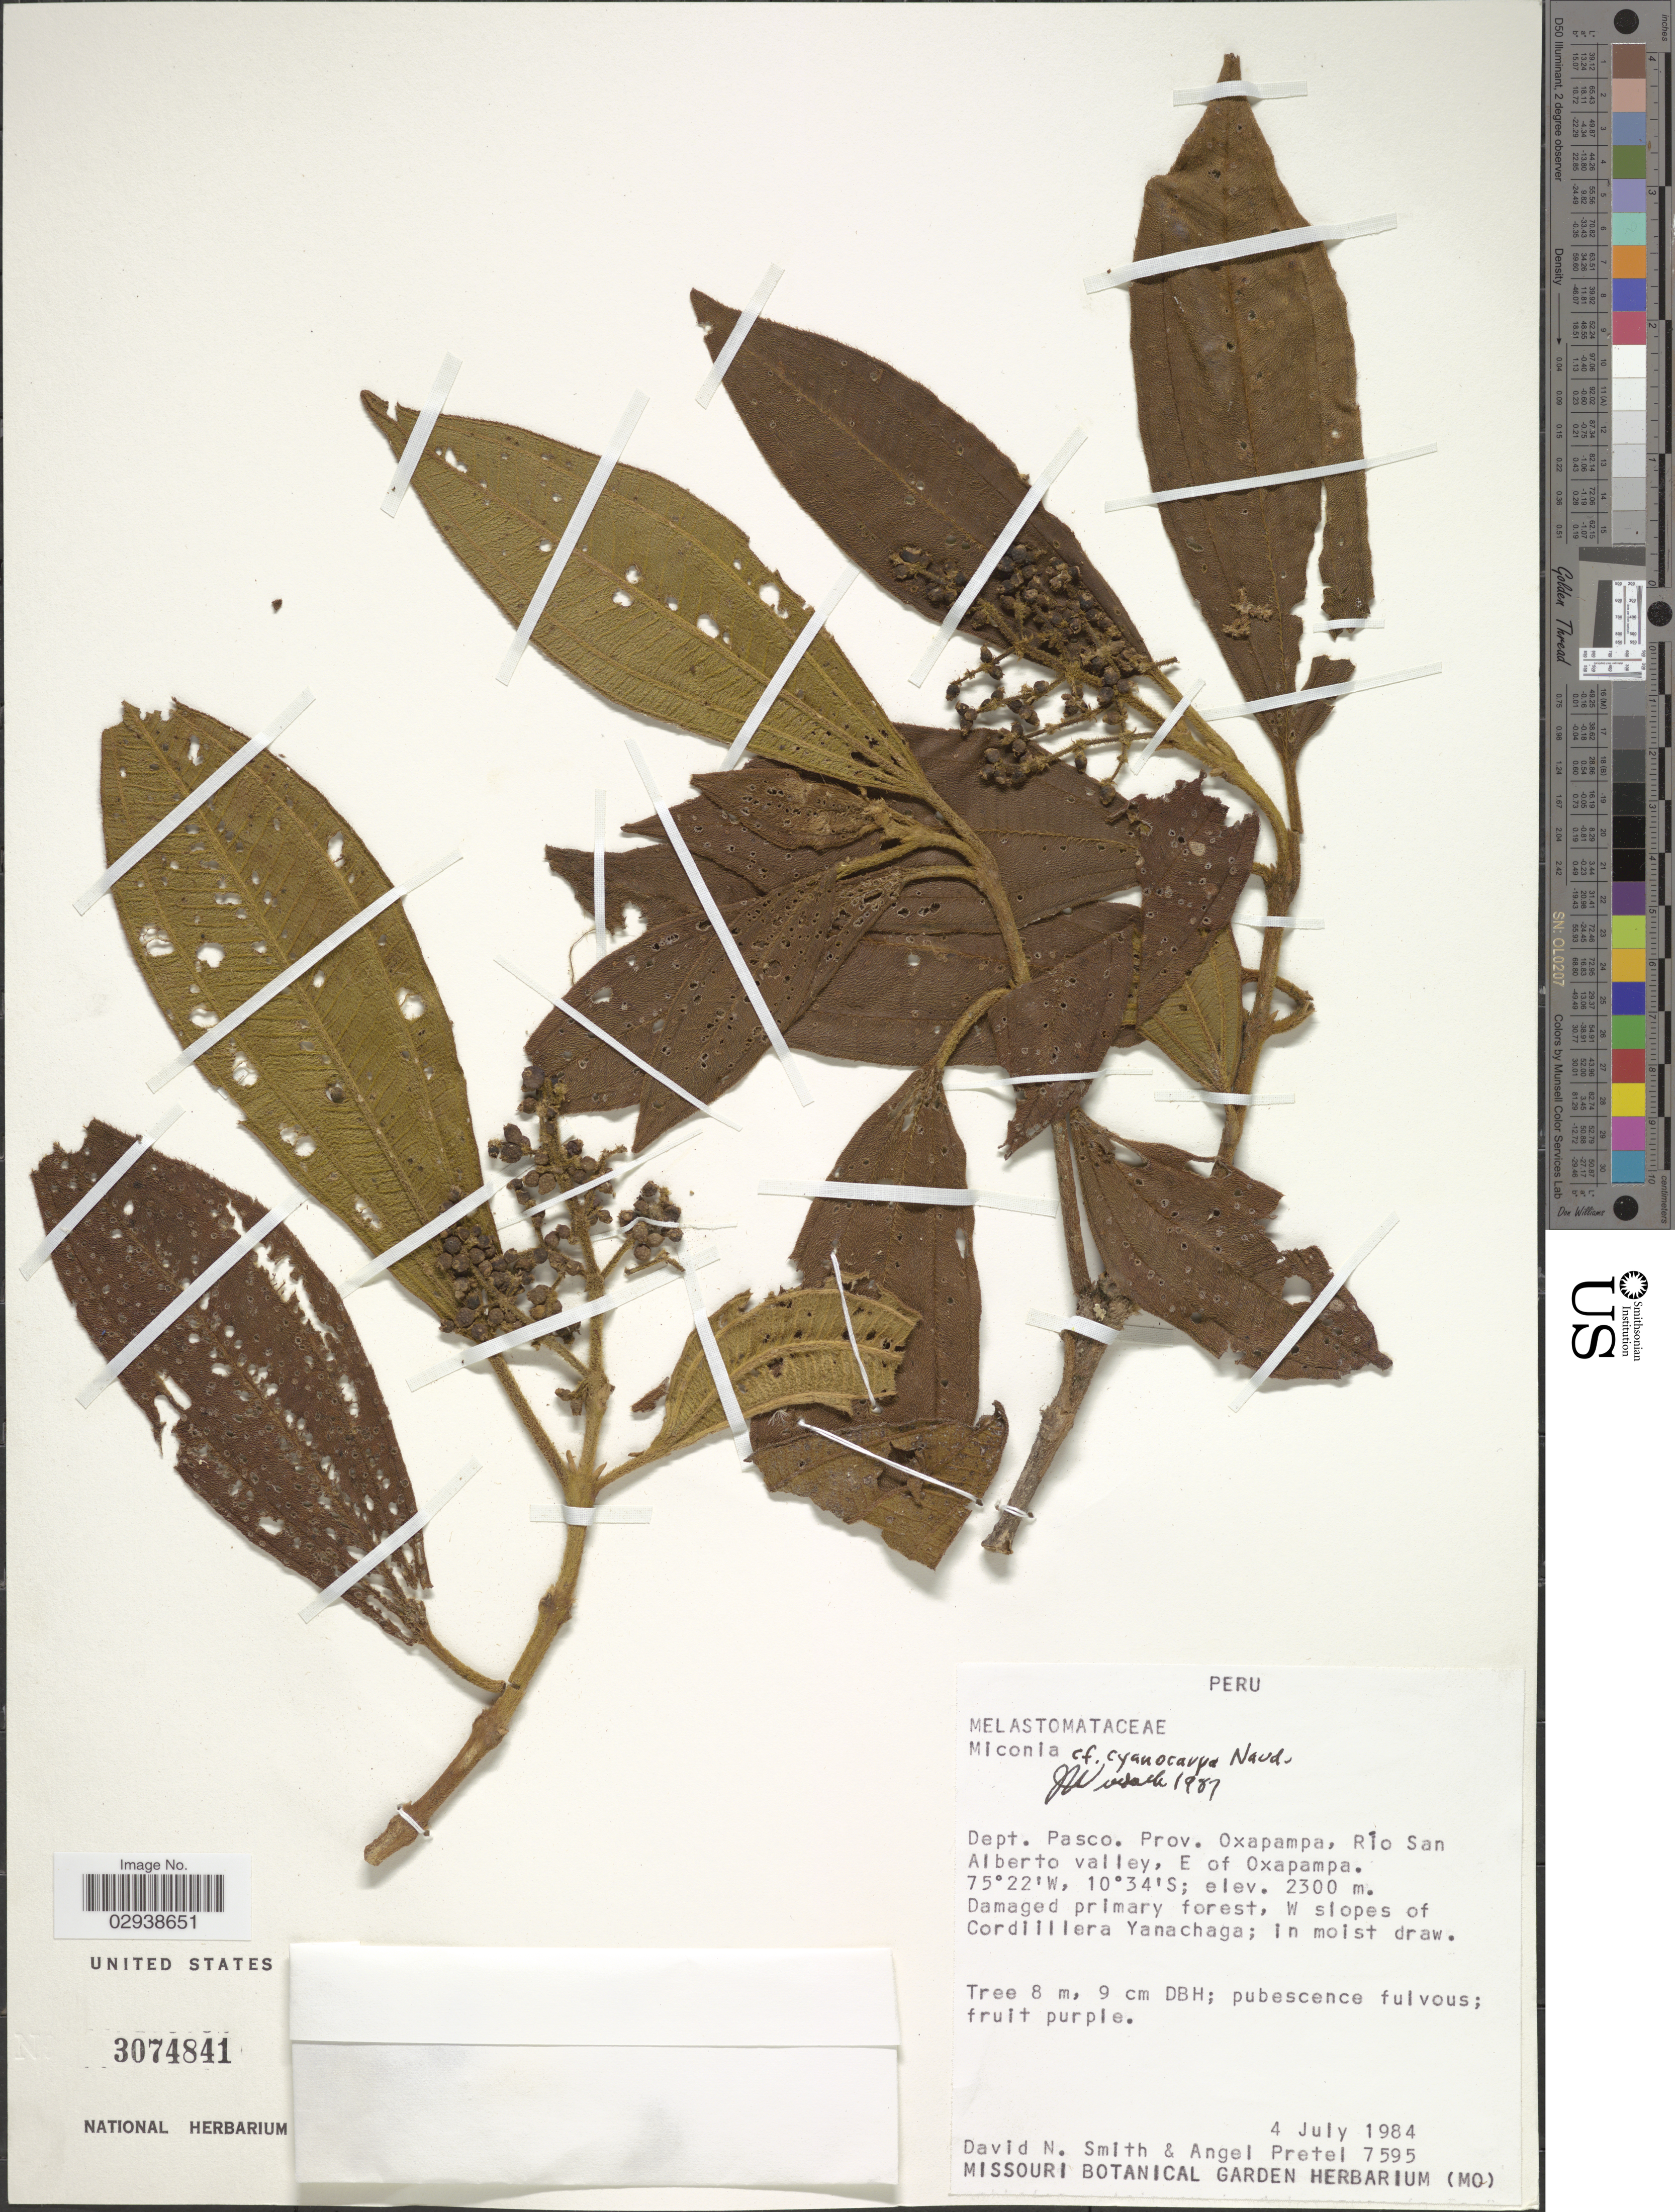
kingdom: Plantae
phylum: Tracheophyta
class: Magnoliopsida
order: Myrtales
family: Melastomataceae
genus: Miconia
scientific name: Miconia cyanocarpa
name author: Naudin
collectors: D. Smith & A. Pretel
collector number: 7595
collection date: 1984-07-04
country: Peru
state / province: Pasco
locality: Dept. Pasco, Prov. Oxapampa, Río San Alberto valley, E of Oxapampa, W slopes of Cordillera Yanachaga.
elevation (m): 2300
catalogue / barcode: US 3074841